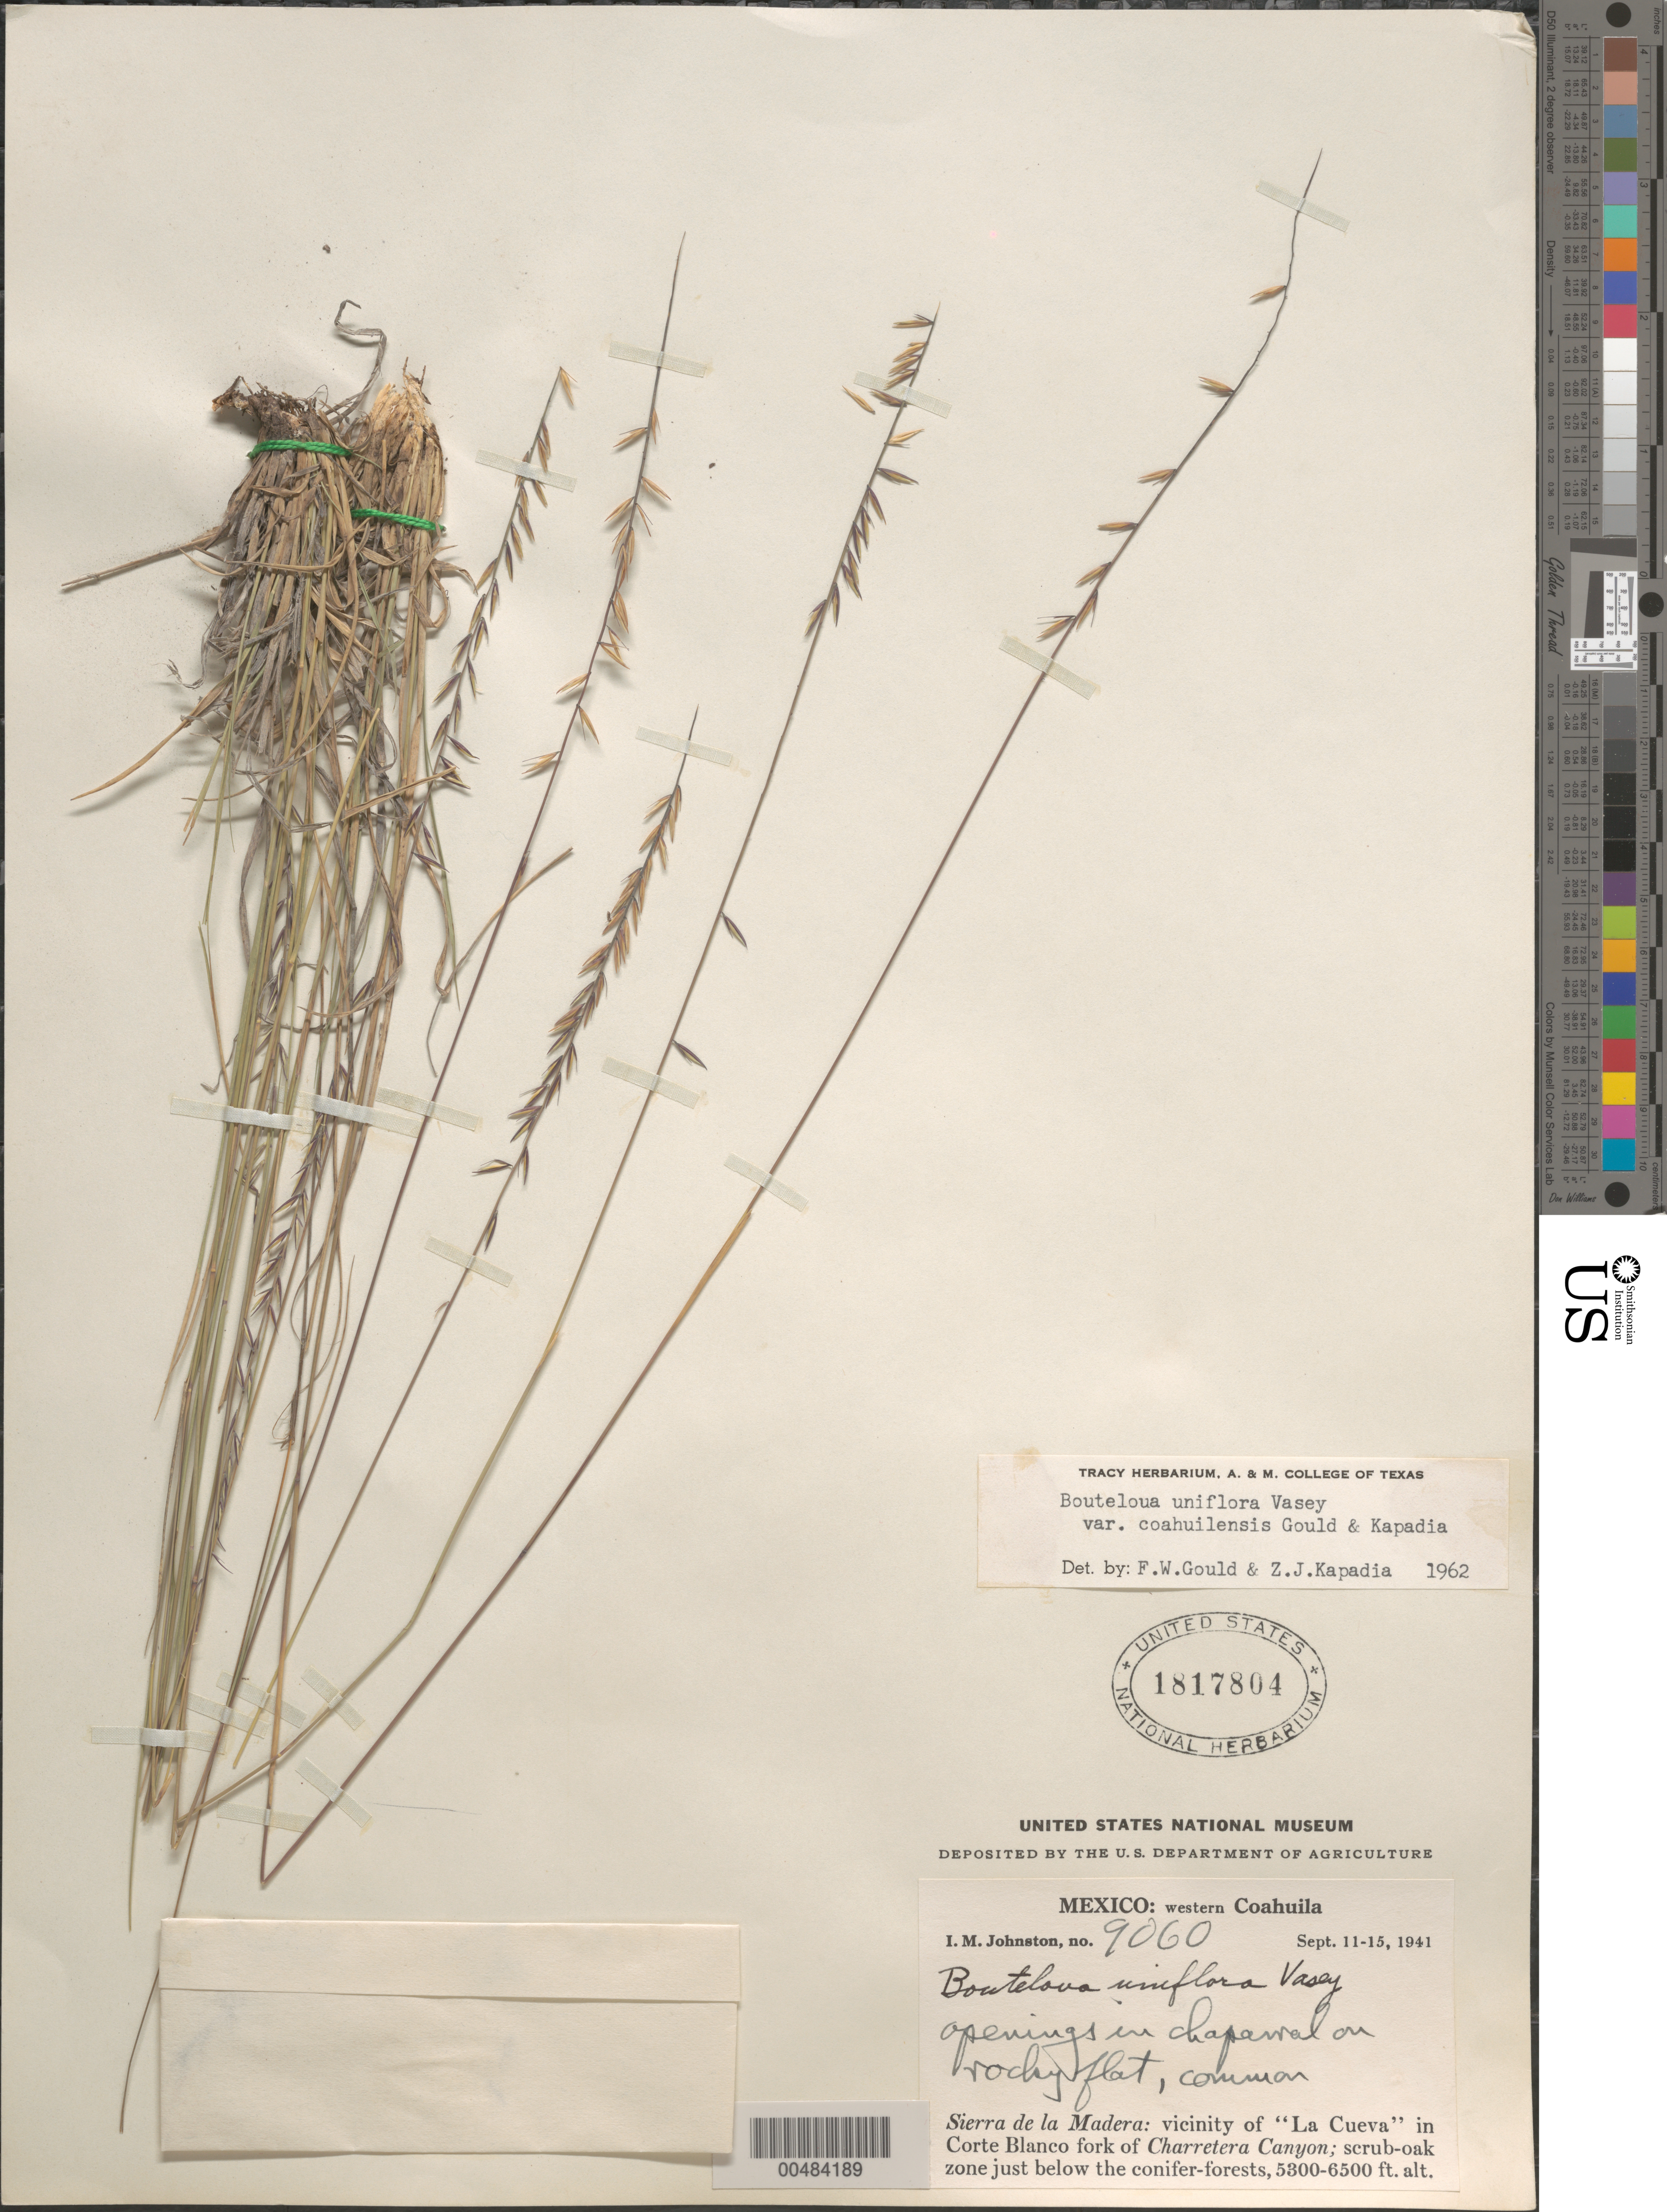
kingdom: Plantae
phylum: Tracheophyta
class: Liliopsida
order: Poales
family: Poaceae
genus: Bouteloua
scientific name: Bouteloua uniflora var. coahuilensis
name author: Gould & Kapadia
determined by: Gould, F. W.; Kapadia, Zarir J.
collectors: I.M. Johnston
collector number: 9060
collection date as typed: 11 Sep 1941 to 15 Sep 1941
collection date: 1941-09-11/1941-09-15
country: Mexico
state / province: Coahuila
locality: Western Coahuila, Sierra de la Madre, vicinity of La Cueva in Corte Blanco fork of Charretera Canyon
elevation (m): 1615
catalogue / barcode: US 1817804